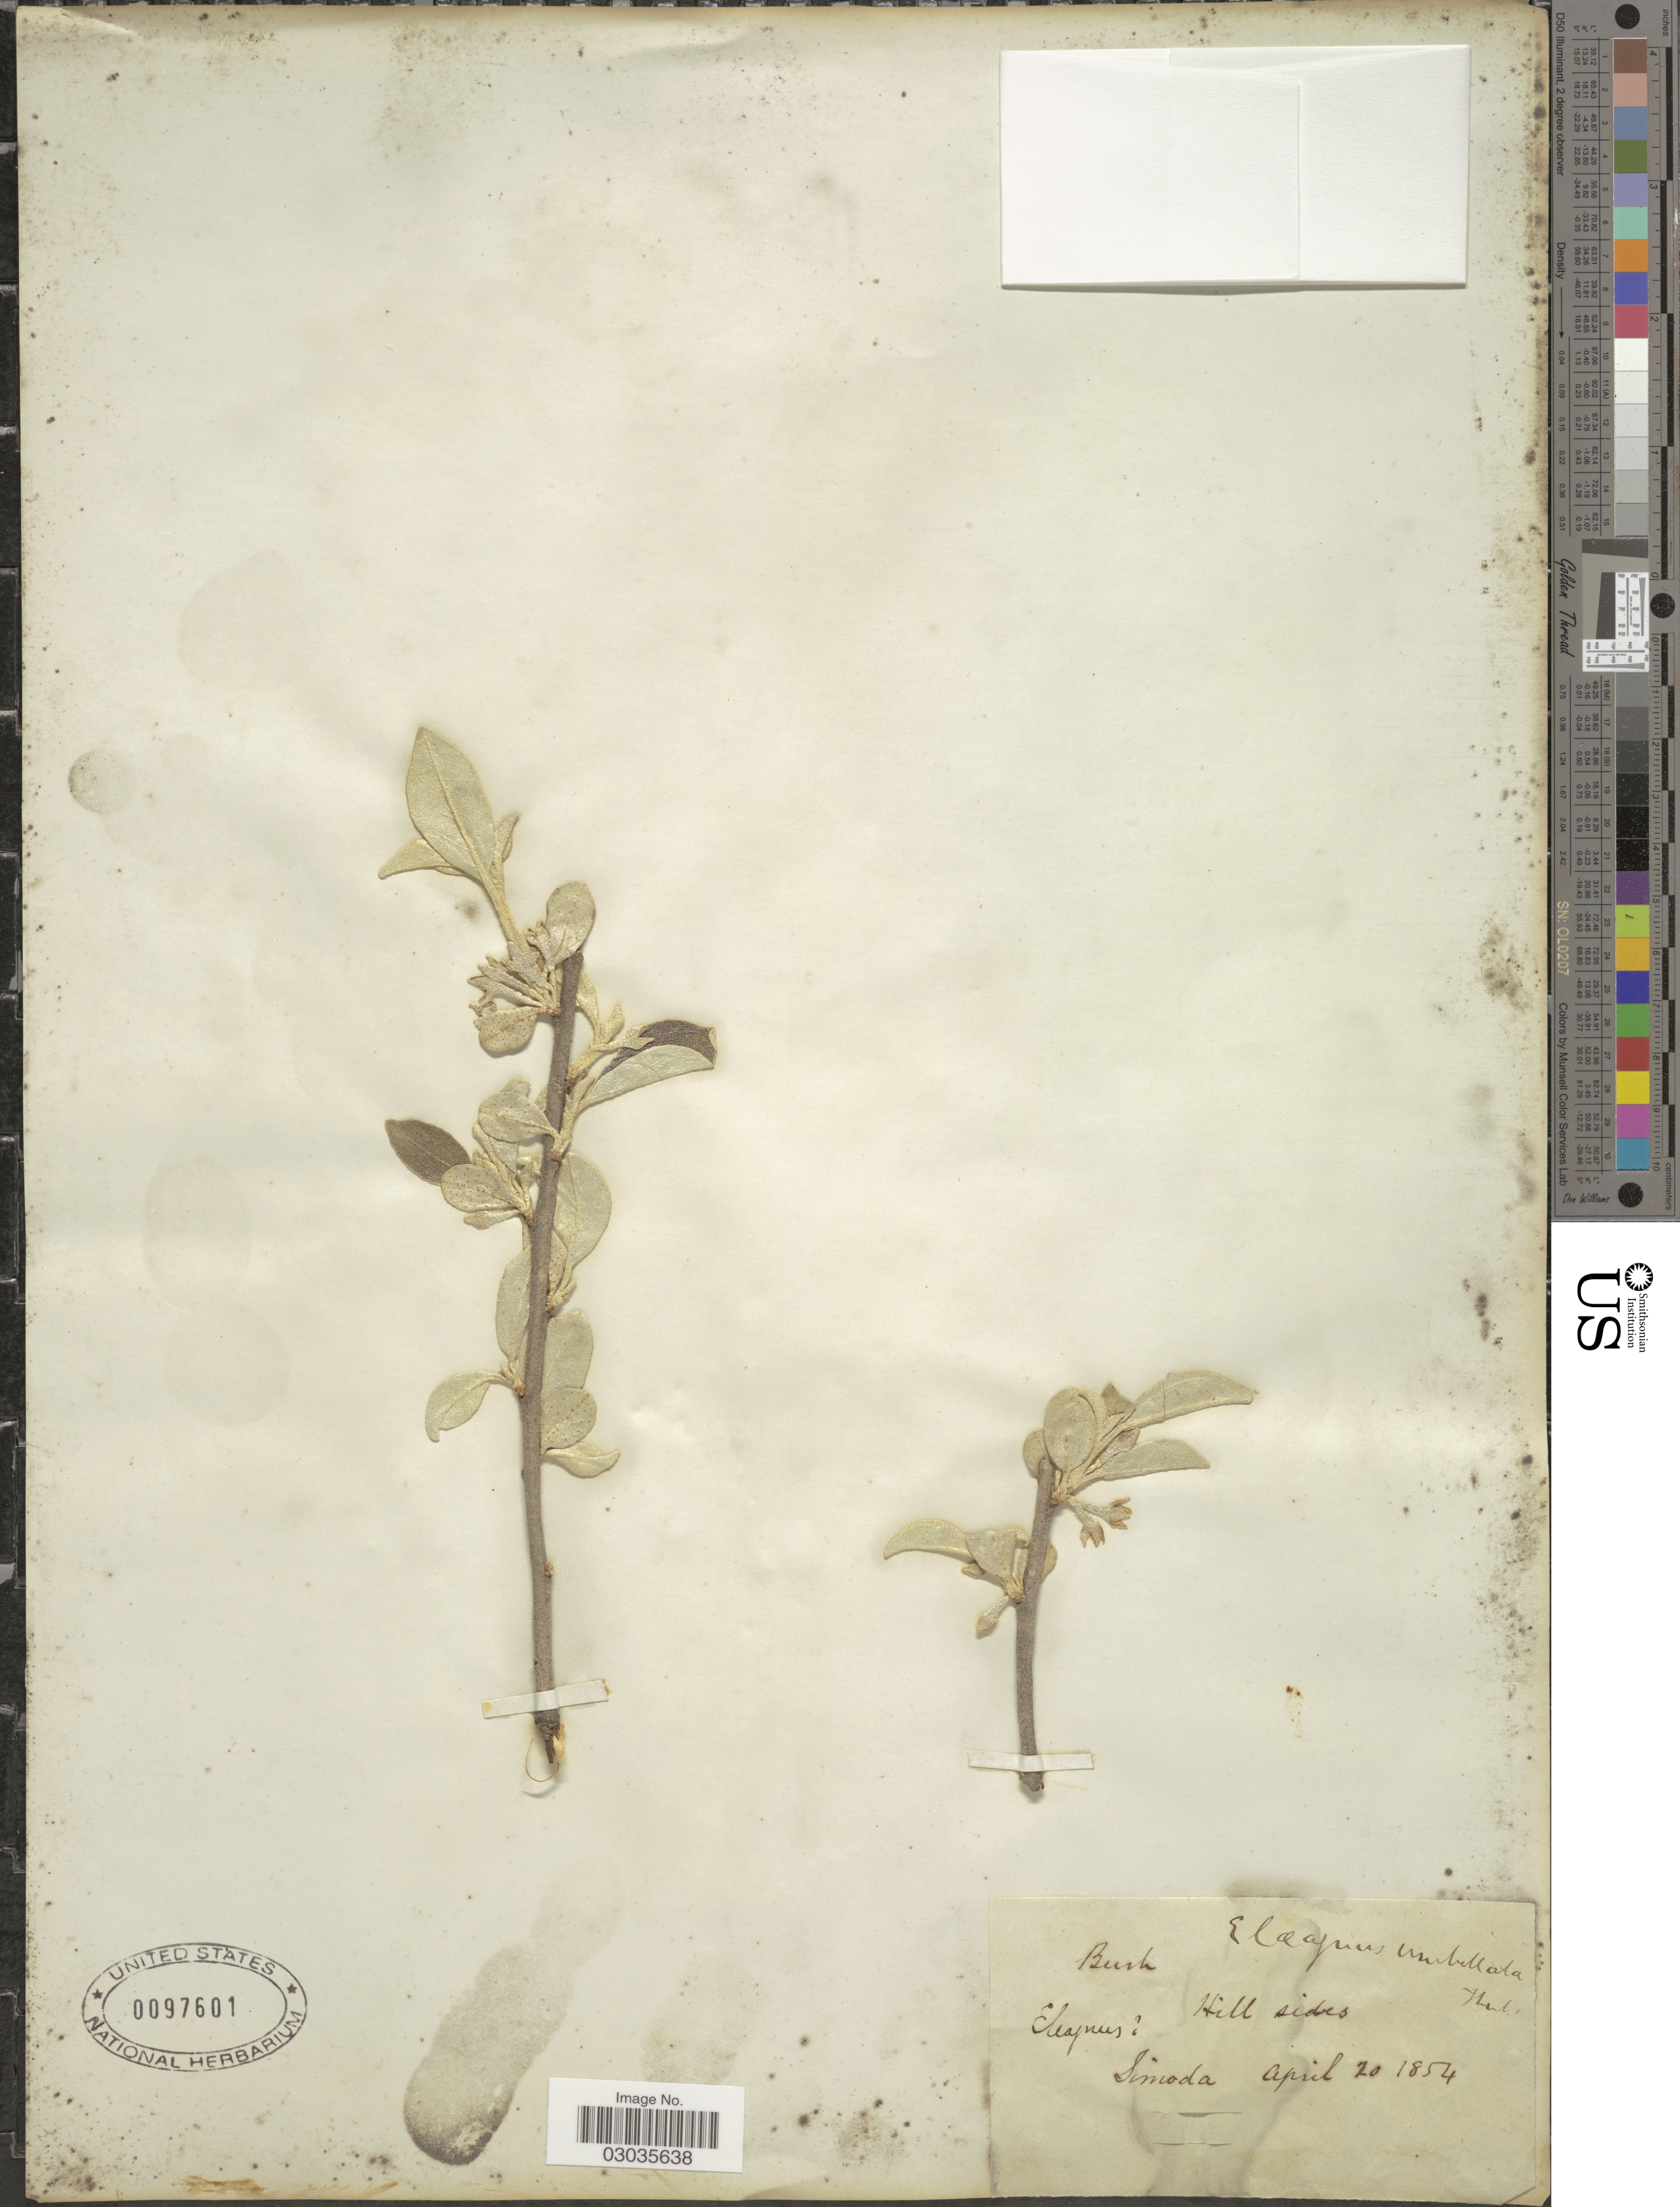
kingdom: Plantae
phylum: Tracheophyta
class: Magnoliopsida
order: Rosales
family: Elaeagnaceae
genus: Elaeagnus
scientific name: Elaeagnus umbellata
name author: Thunb.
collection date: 1854-04-20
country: Japan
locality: Hill sides. Simoda.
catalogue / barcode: US 97601